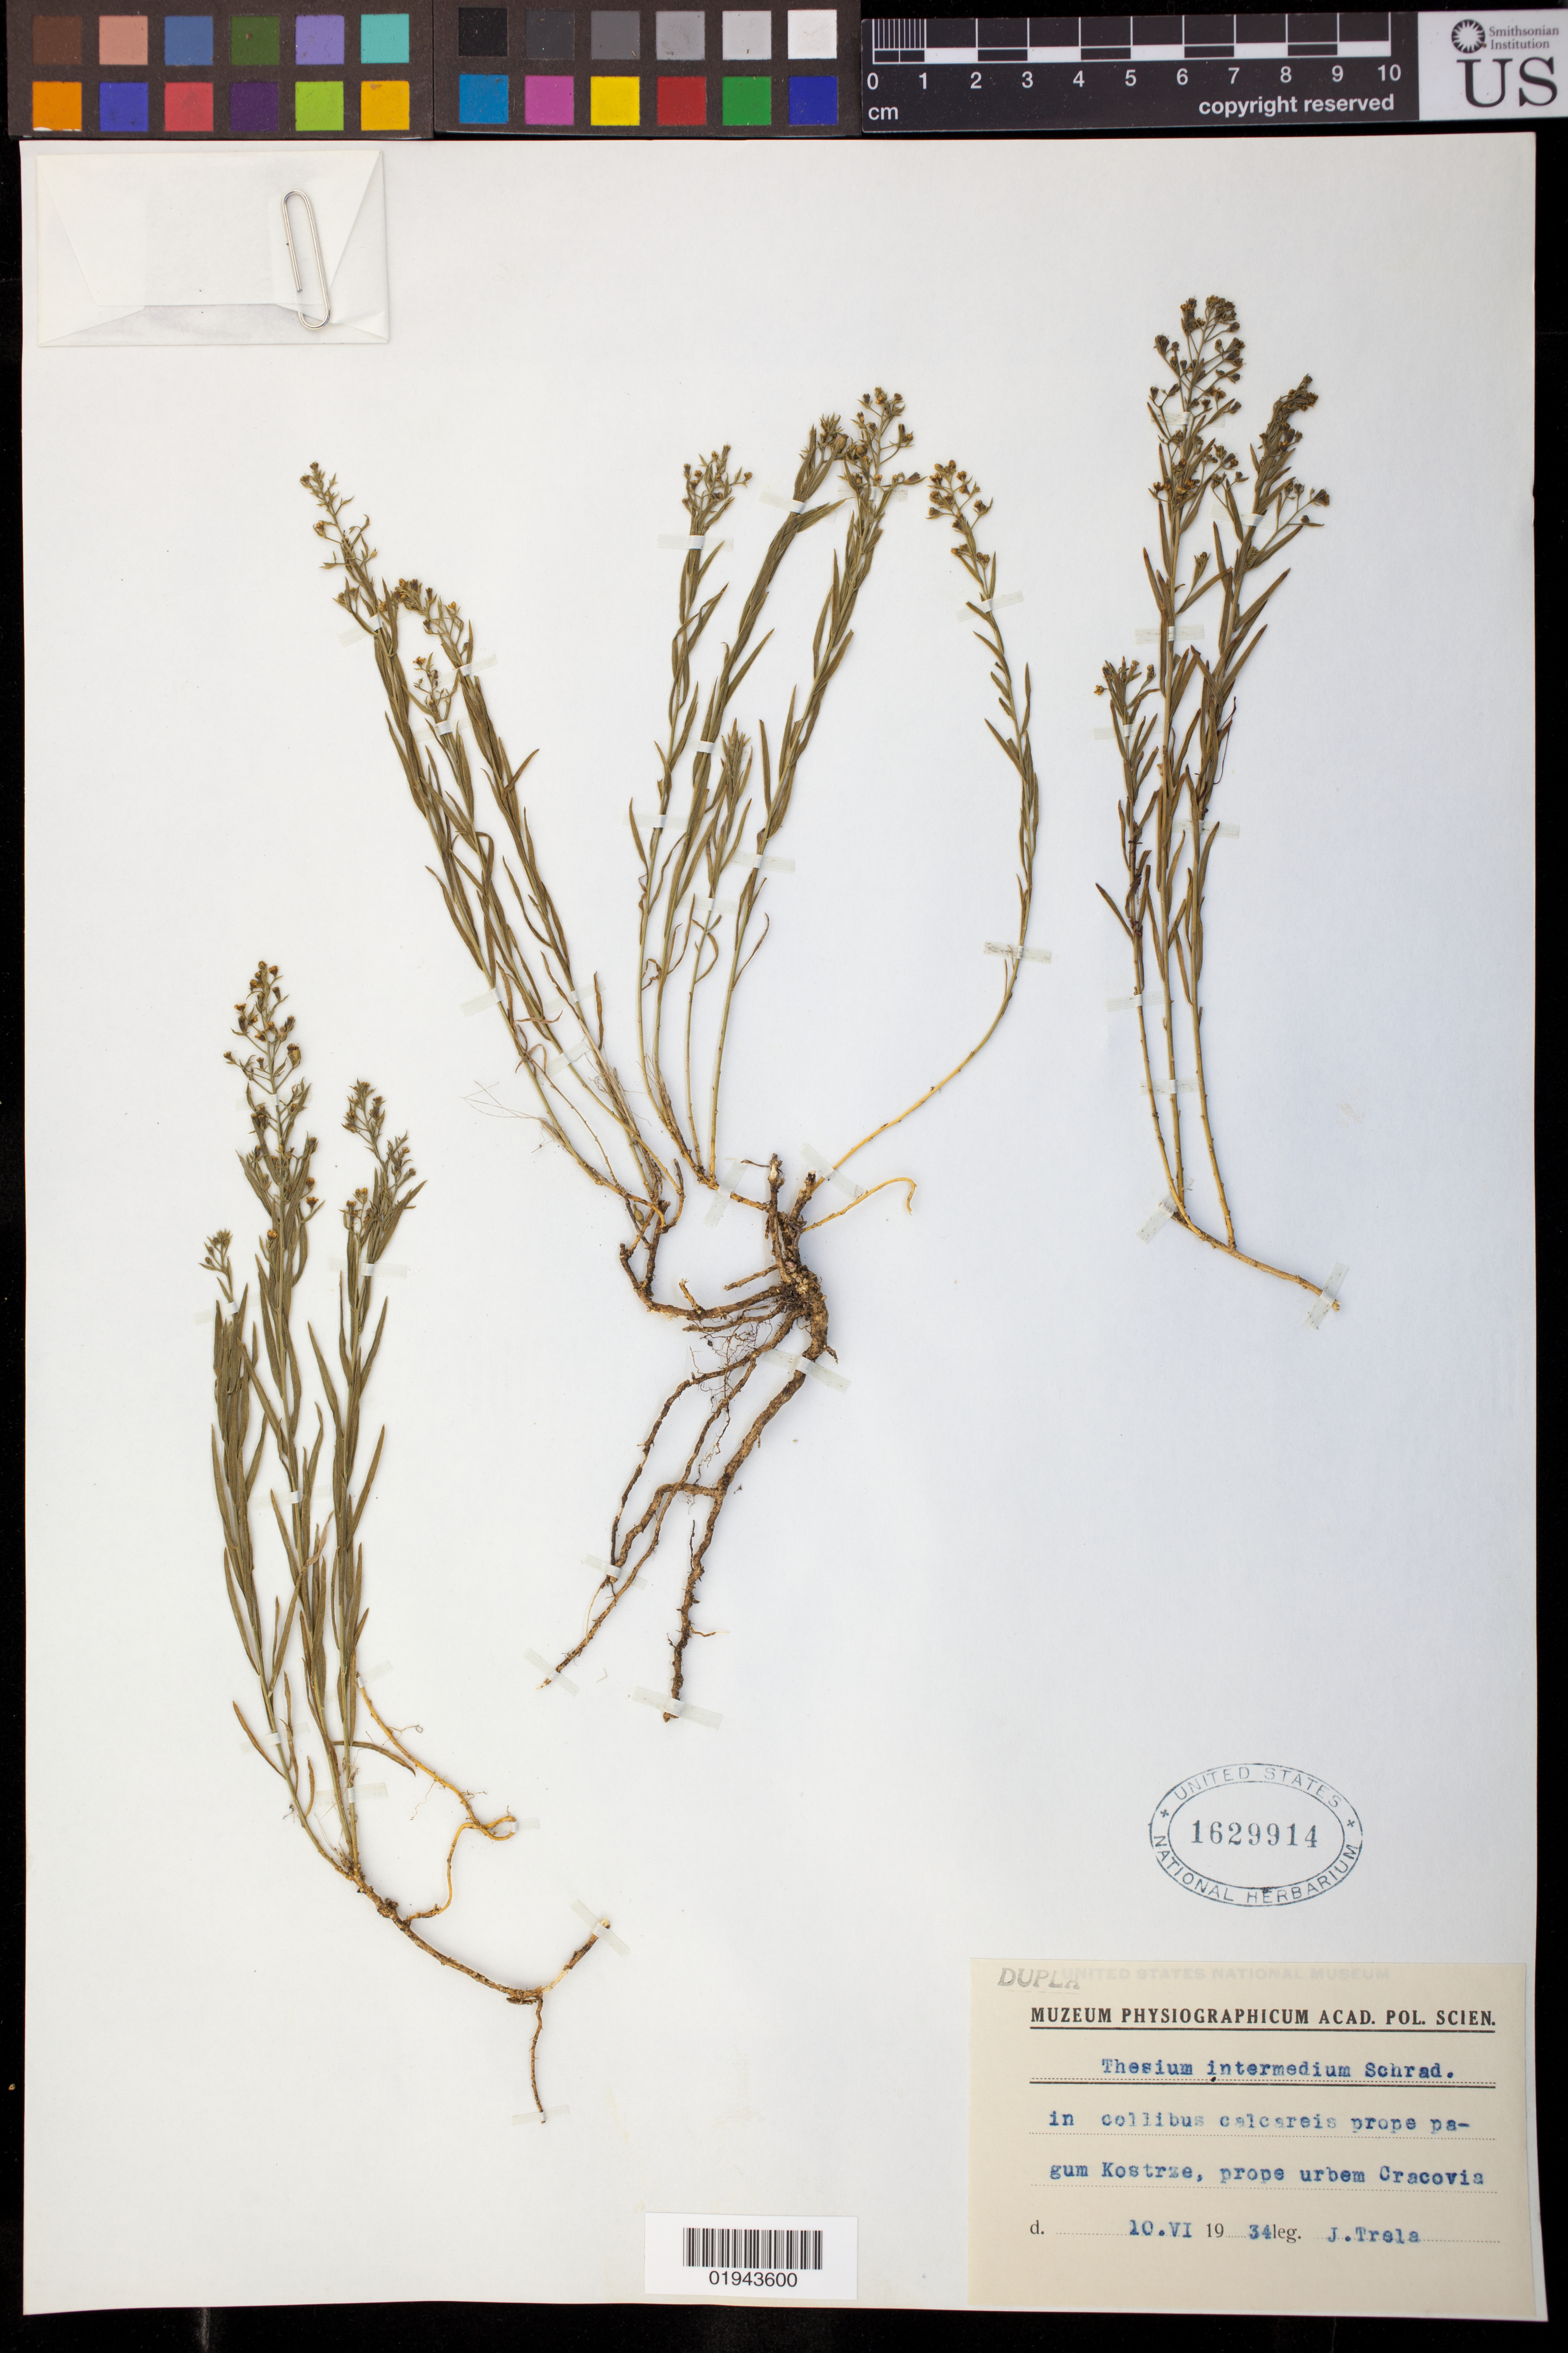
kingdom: Plantae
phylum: Tracheophyta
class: Magnoliopsida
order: Santalales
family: Thesiaceae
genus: Thesium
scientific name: Thesium intermedium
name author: Schrad.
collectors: J. Trela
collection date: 1934-06-10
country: Poland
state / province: Malopolskie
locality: Cracovia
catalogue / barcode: US 1629914